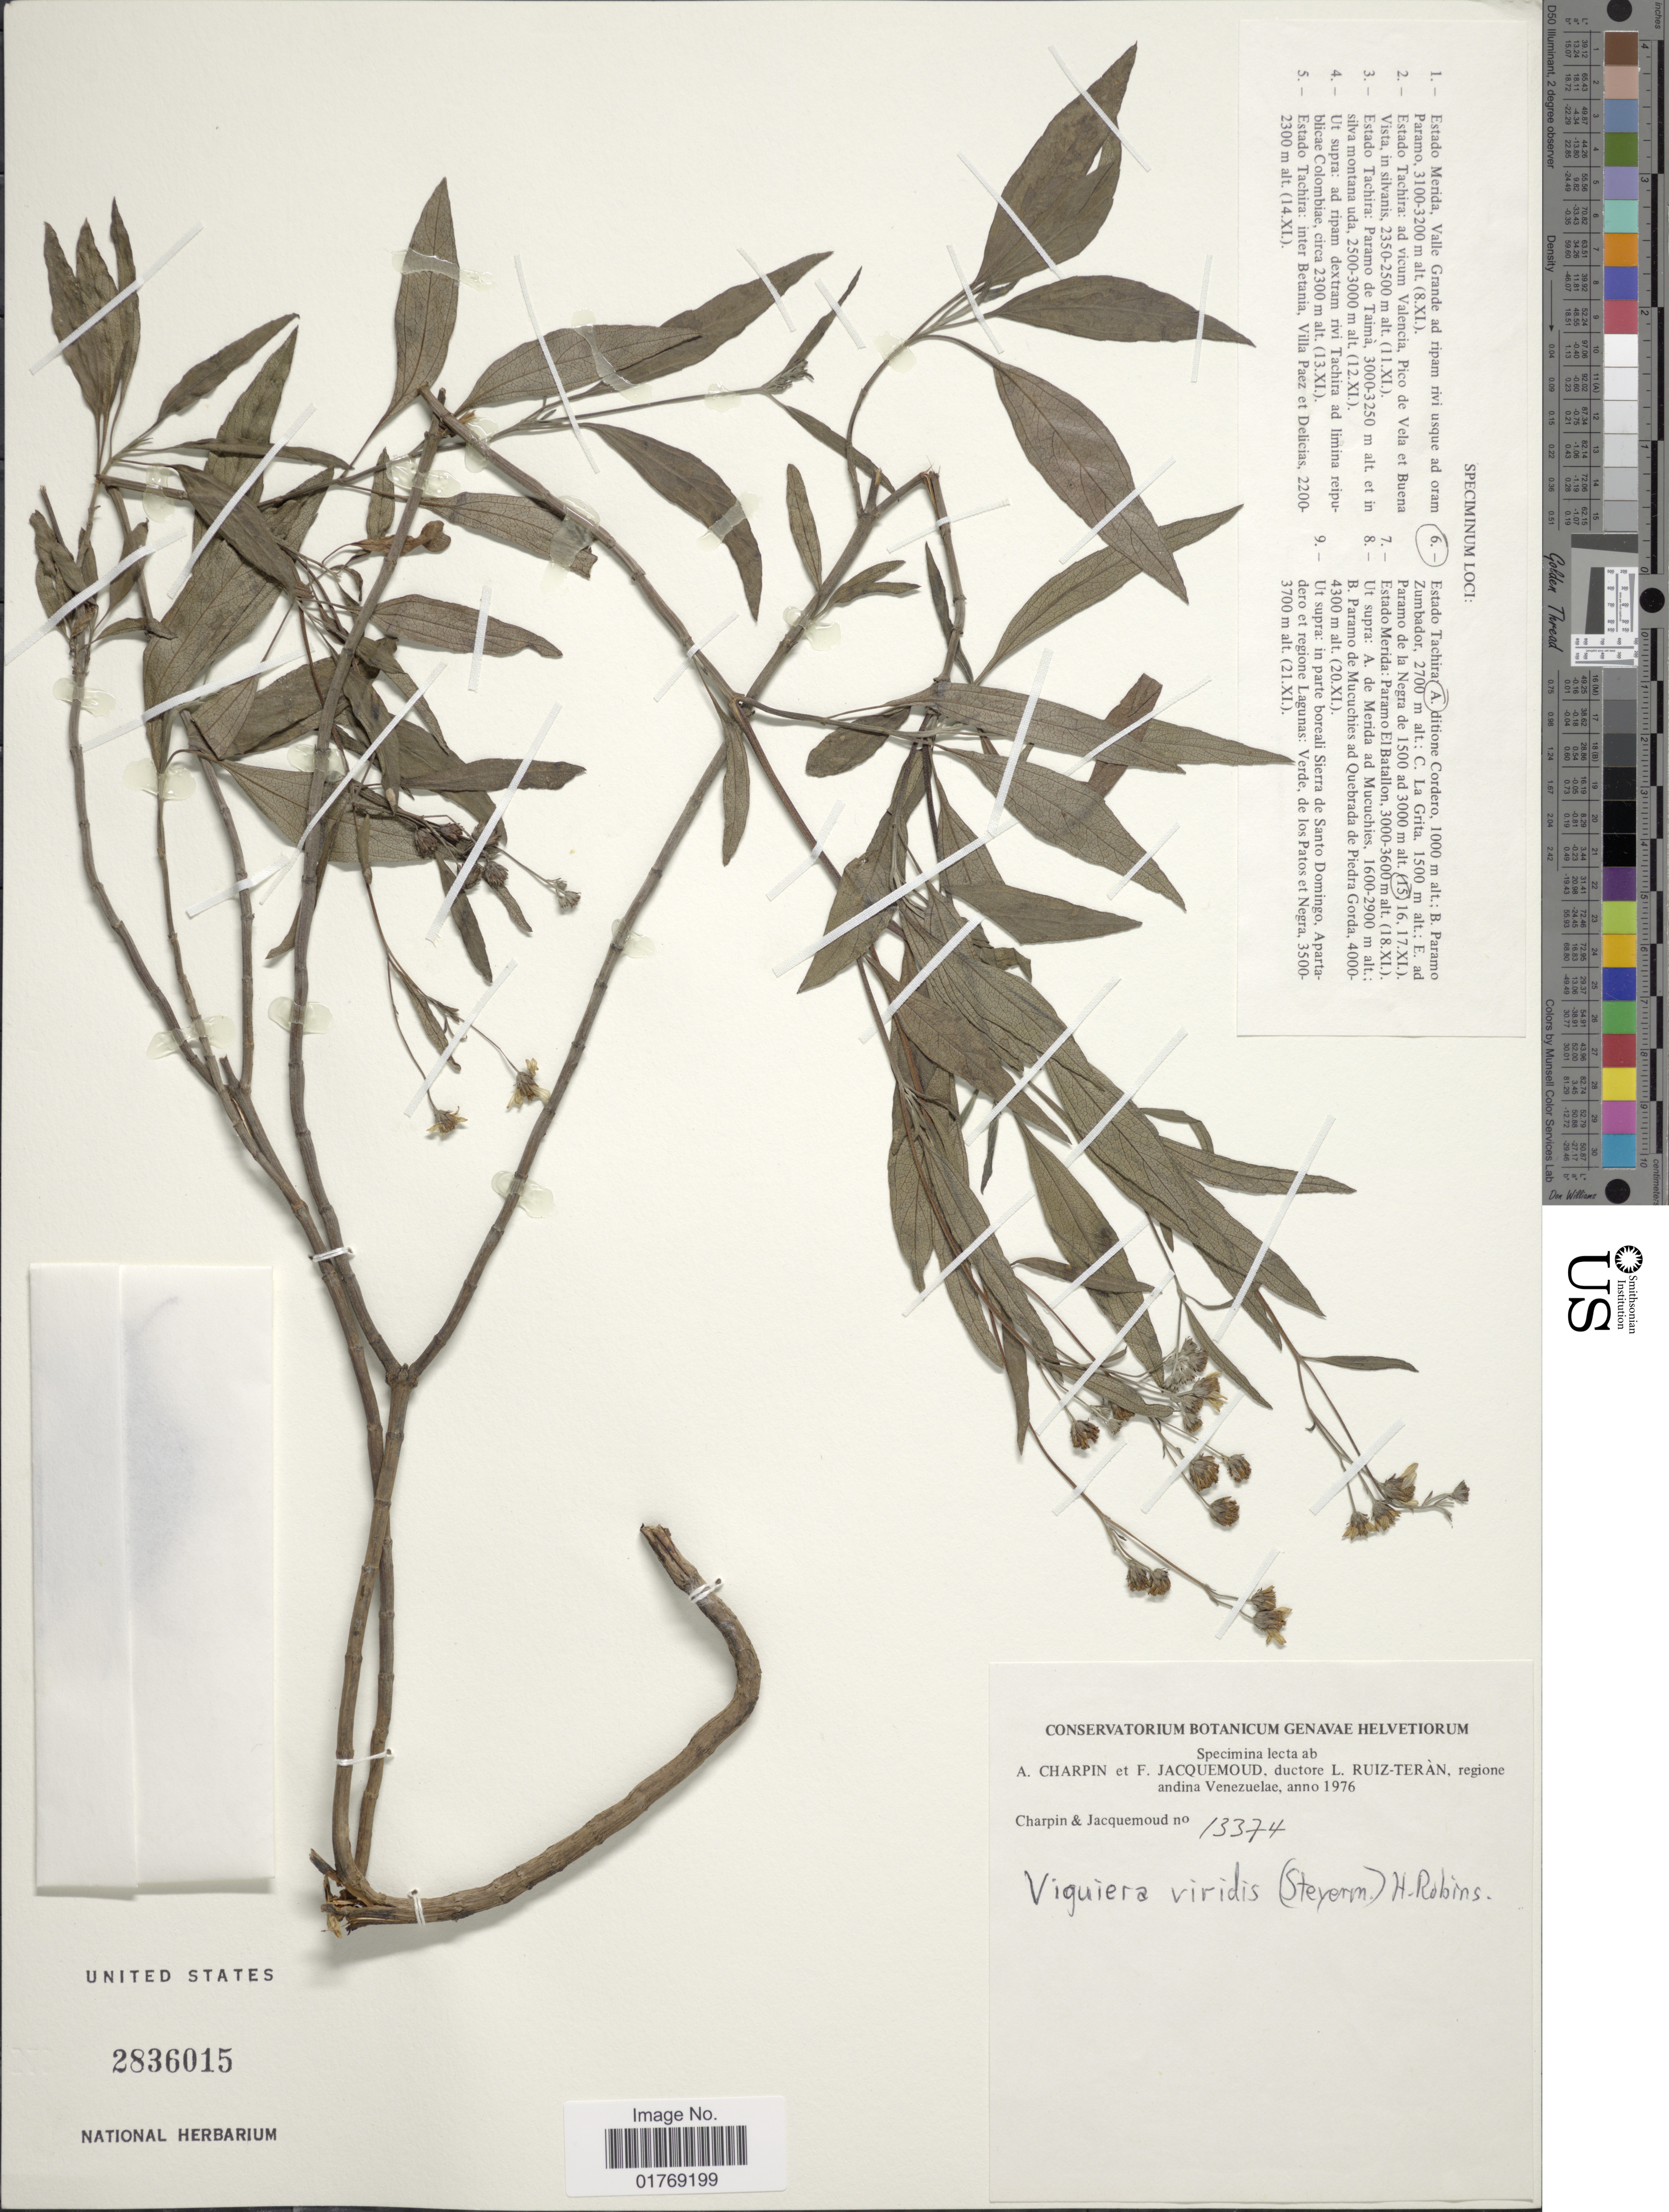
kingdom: Plantae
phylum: Tracheophyta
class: Magnoliopsida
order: Asterales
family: Asteraceae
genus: Viguiera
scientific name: Viguiera viride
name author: (Steyerm.) H. Rob.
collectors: A. Charpin, F. Jacquemoud & L. E. Ruíz-Terán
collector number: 13374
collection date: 1976-11-15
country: Venezuela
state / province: Tachira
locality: Estado Tachira, ditione Cordero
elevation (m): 1000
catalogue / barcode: US 2836015